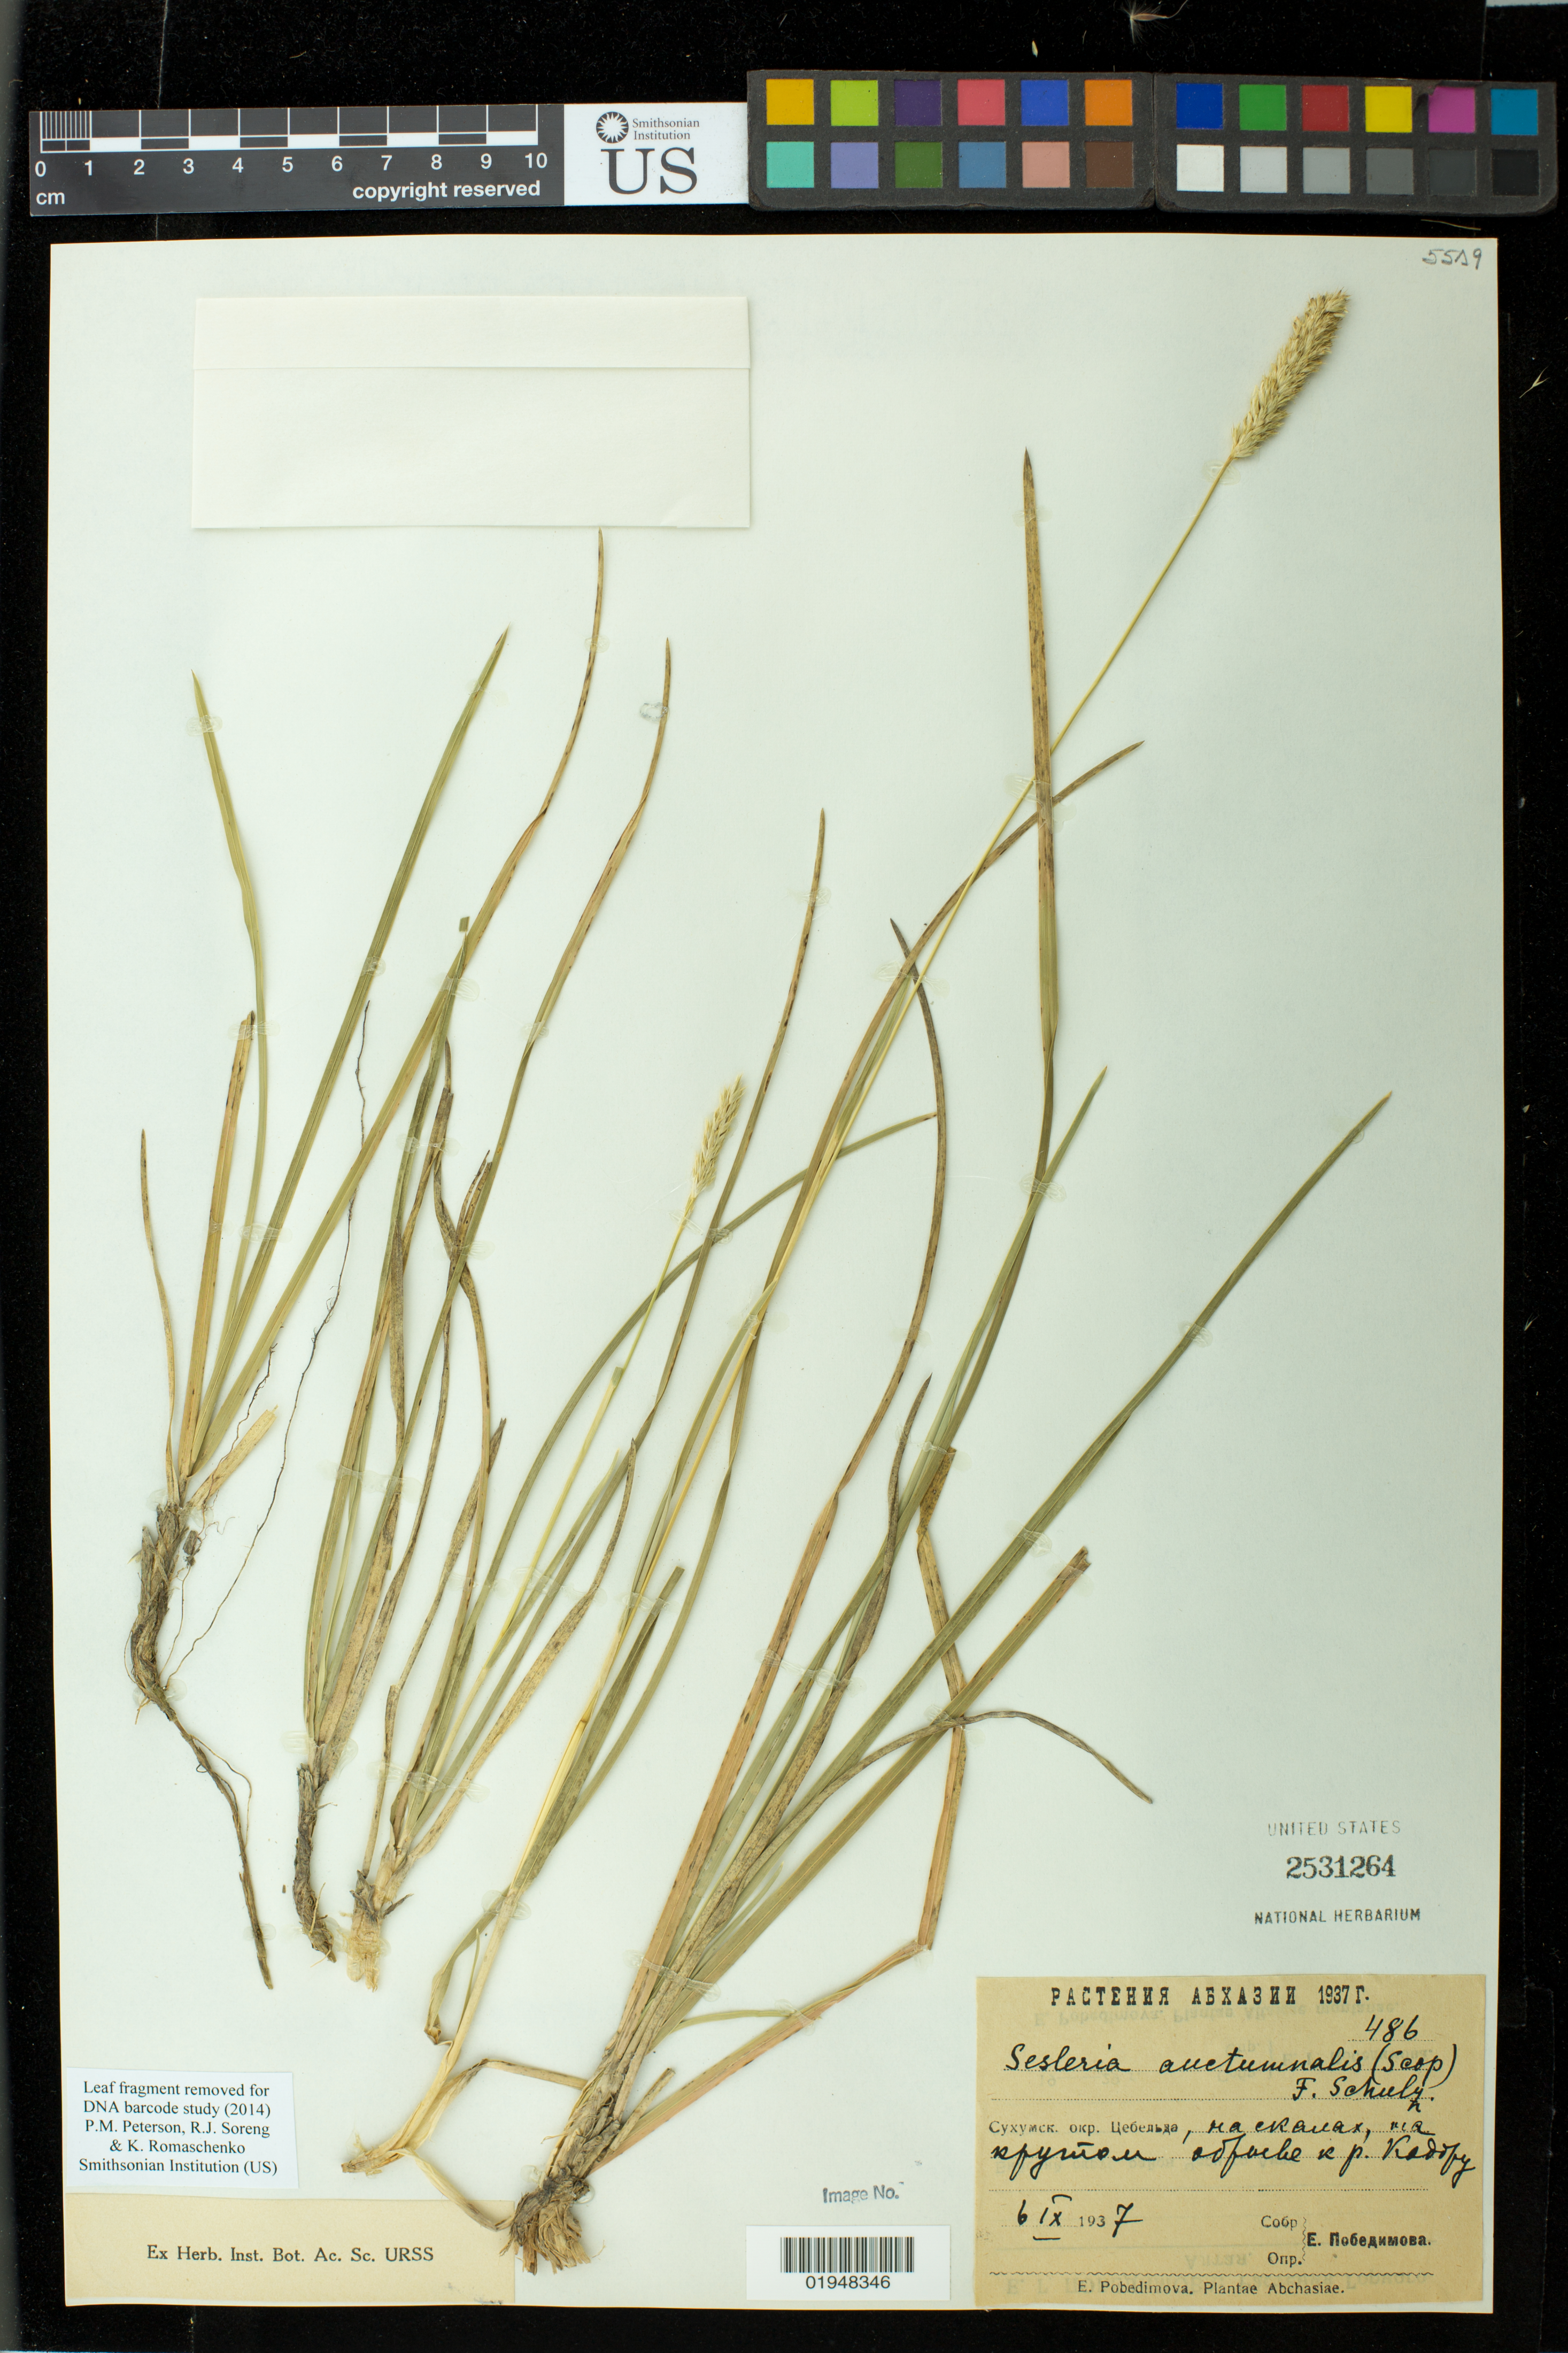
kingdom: Plantae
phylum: Tracheophyta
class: Liliopsida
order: Poales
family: Poaceae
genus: Sesleria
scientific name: Sesleria autumnalis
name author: (Scop.) F.W. Schultz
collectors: E. Pobedimova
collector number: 486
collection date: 1937-09-06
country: Georgia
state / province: Abkhazia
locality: Sukhumi okr. Cebelda [Tsebelda]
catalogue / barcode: US 2531264